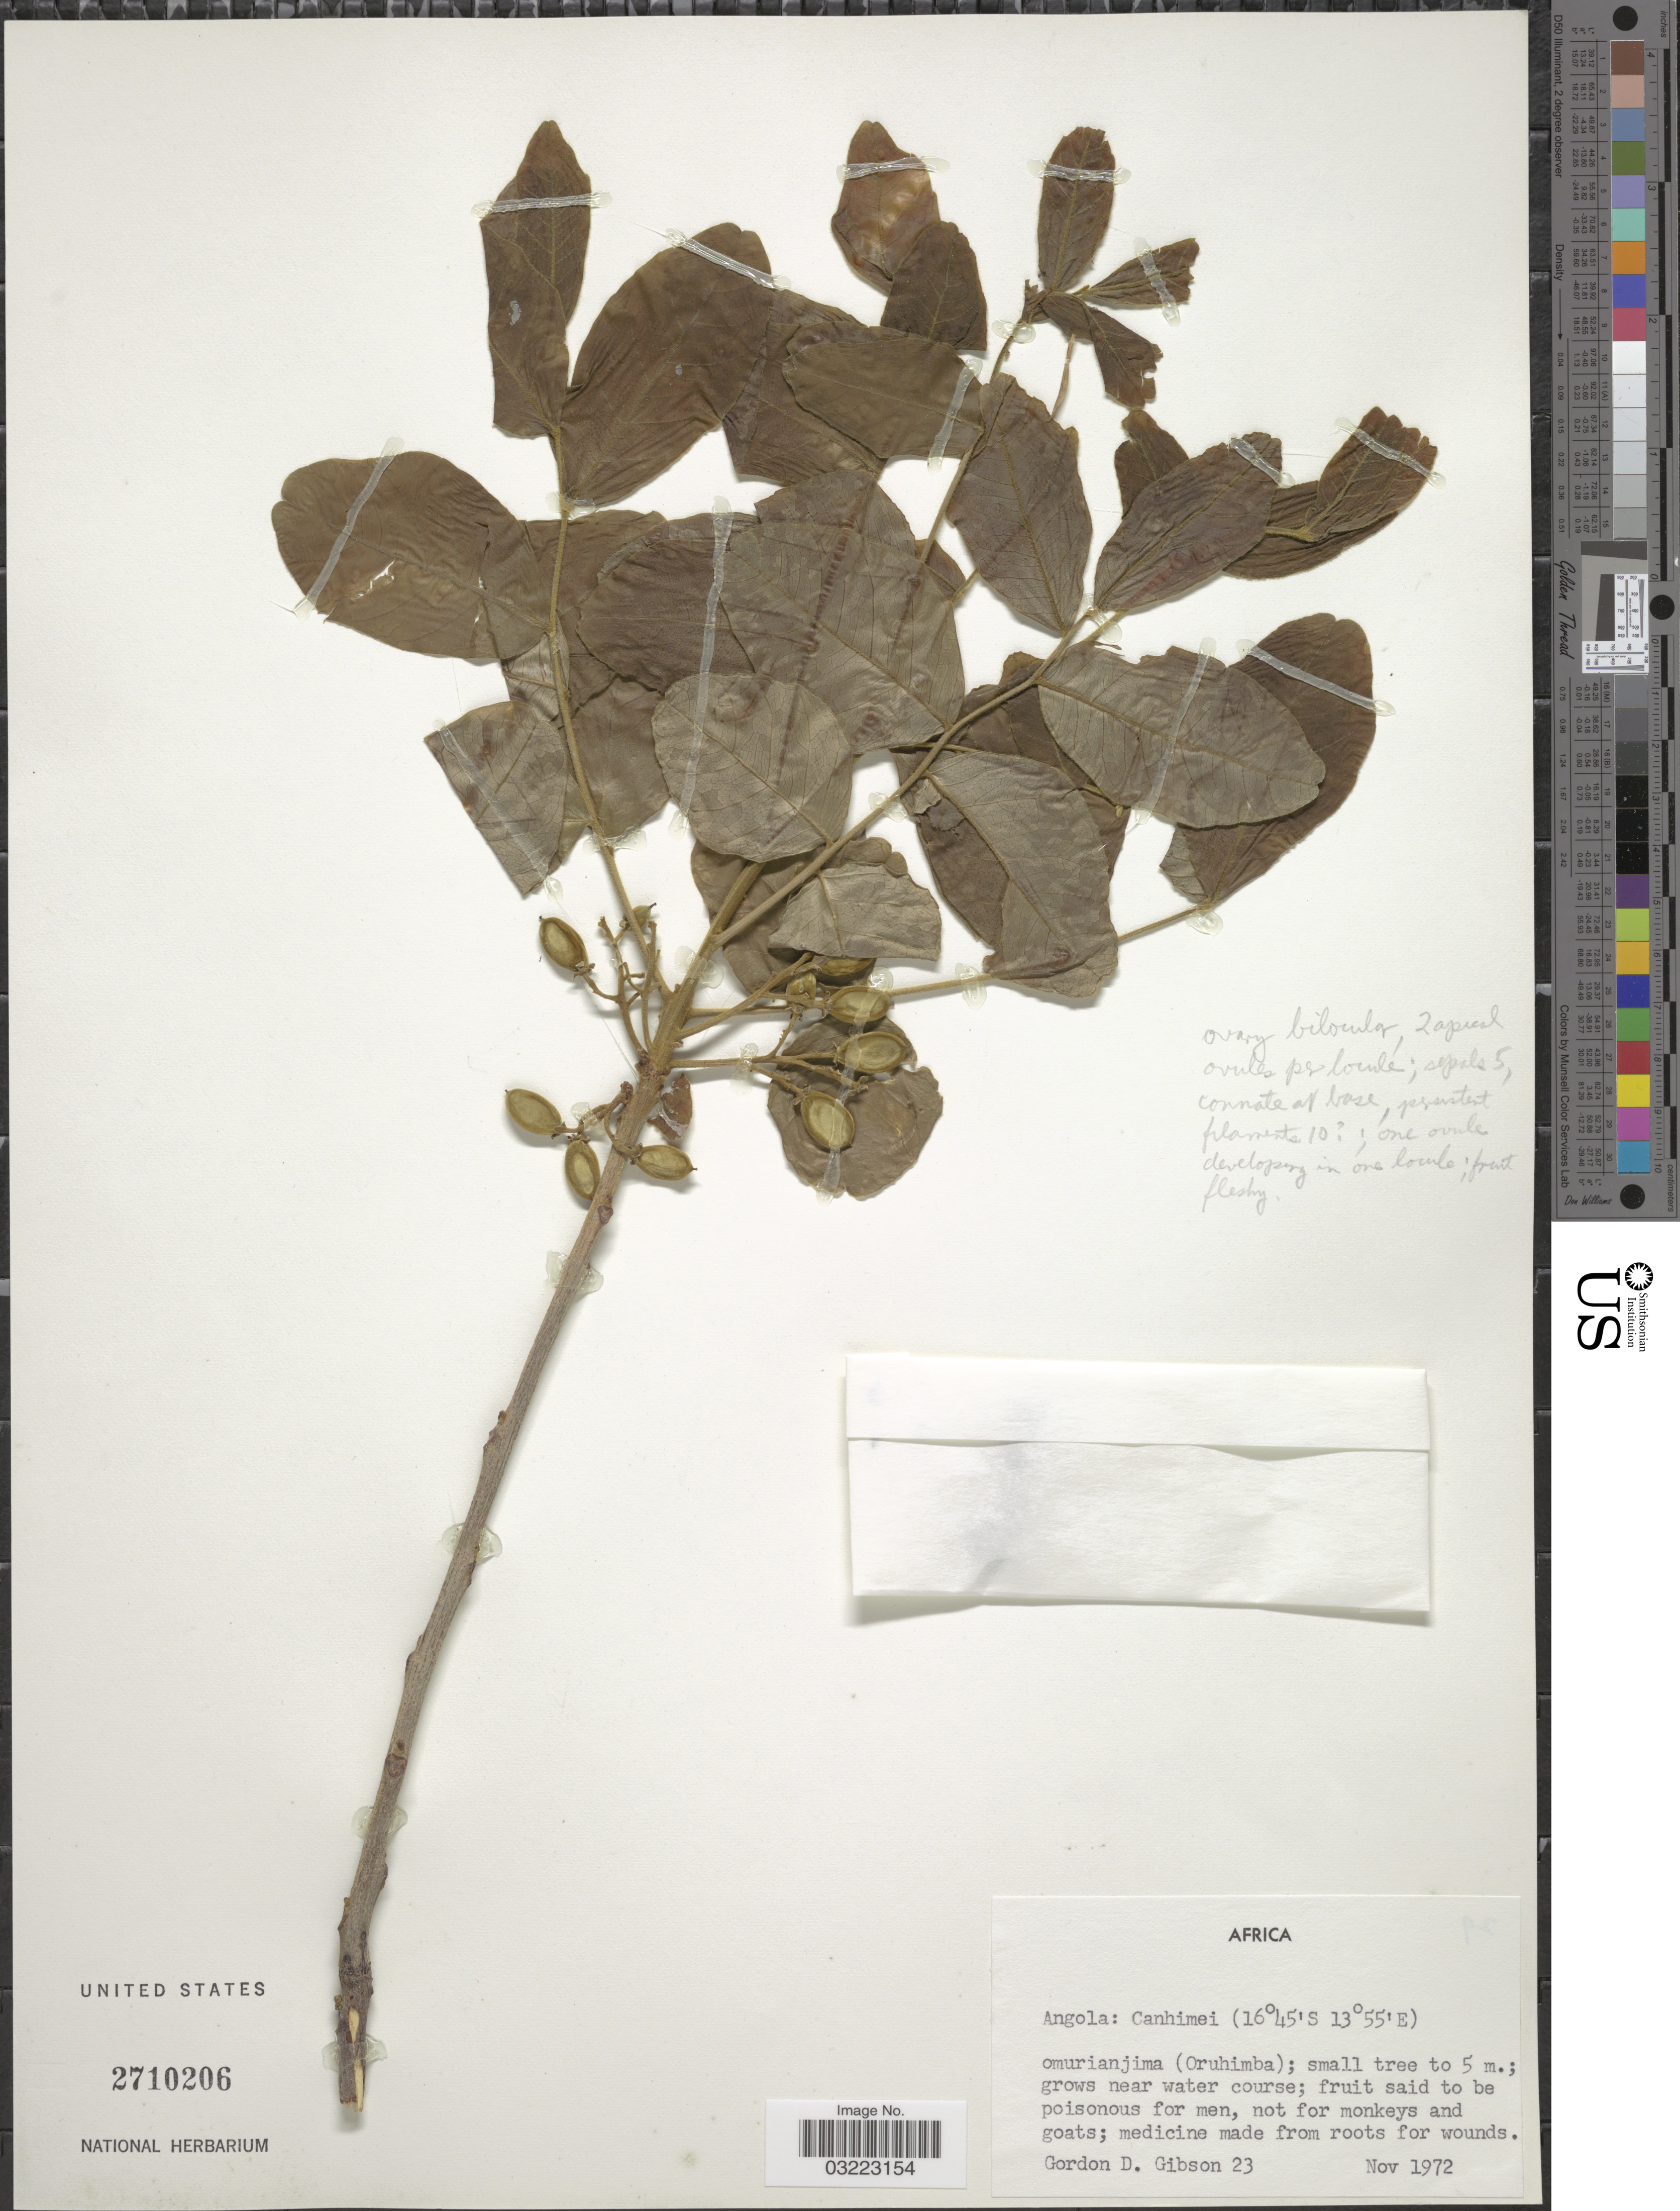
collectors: G. D. Gibson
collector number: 23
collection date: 1972-11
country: Angola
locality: Canhimei, omurianjima (Oruhimba).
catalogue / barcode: US 2710206